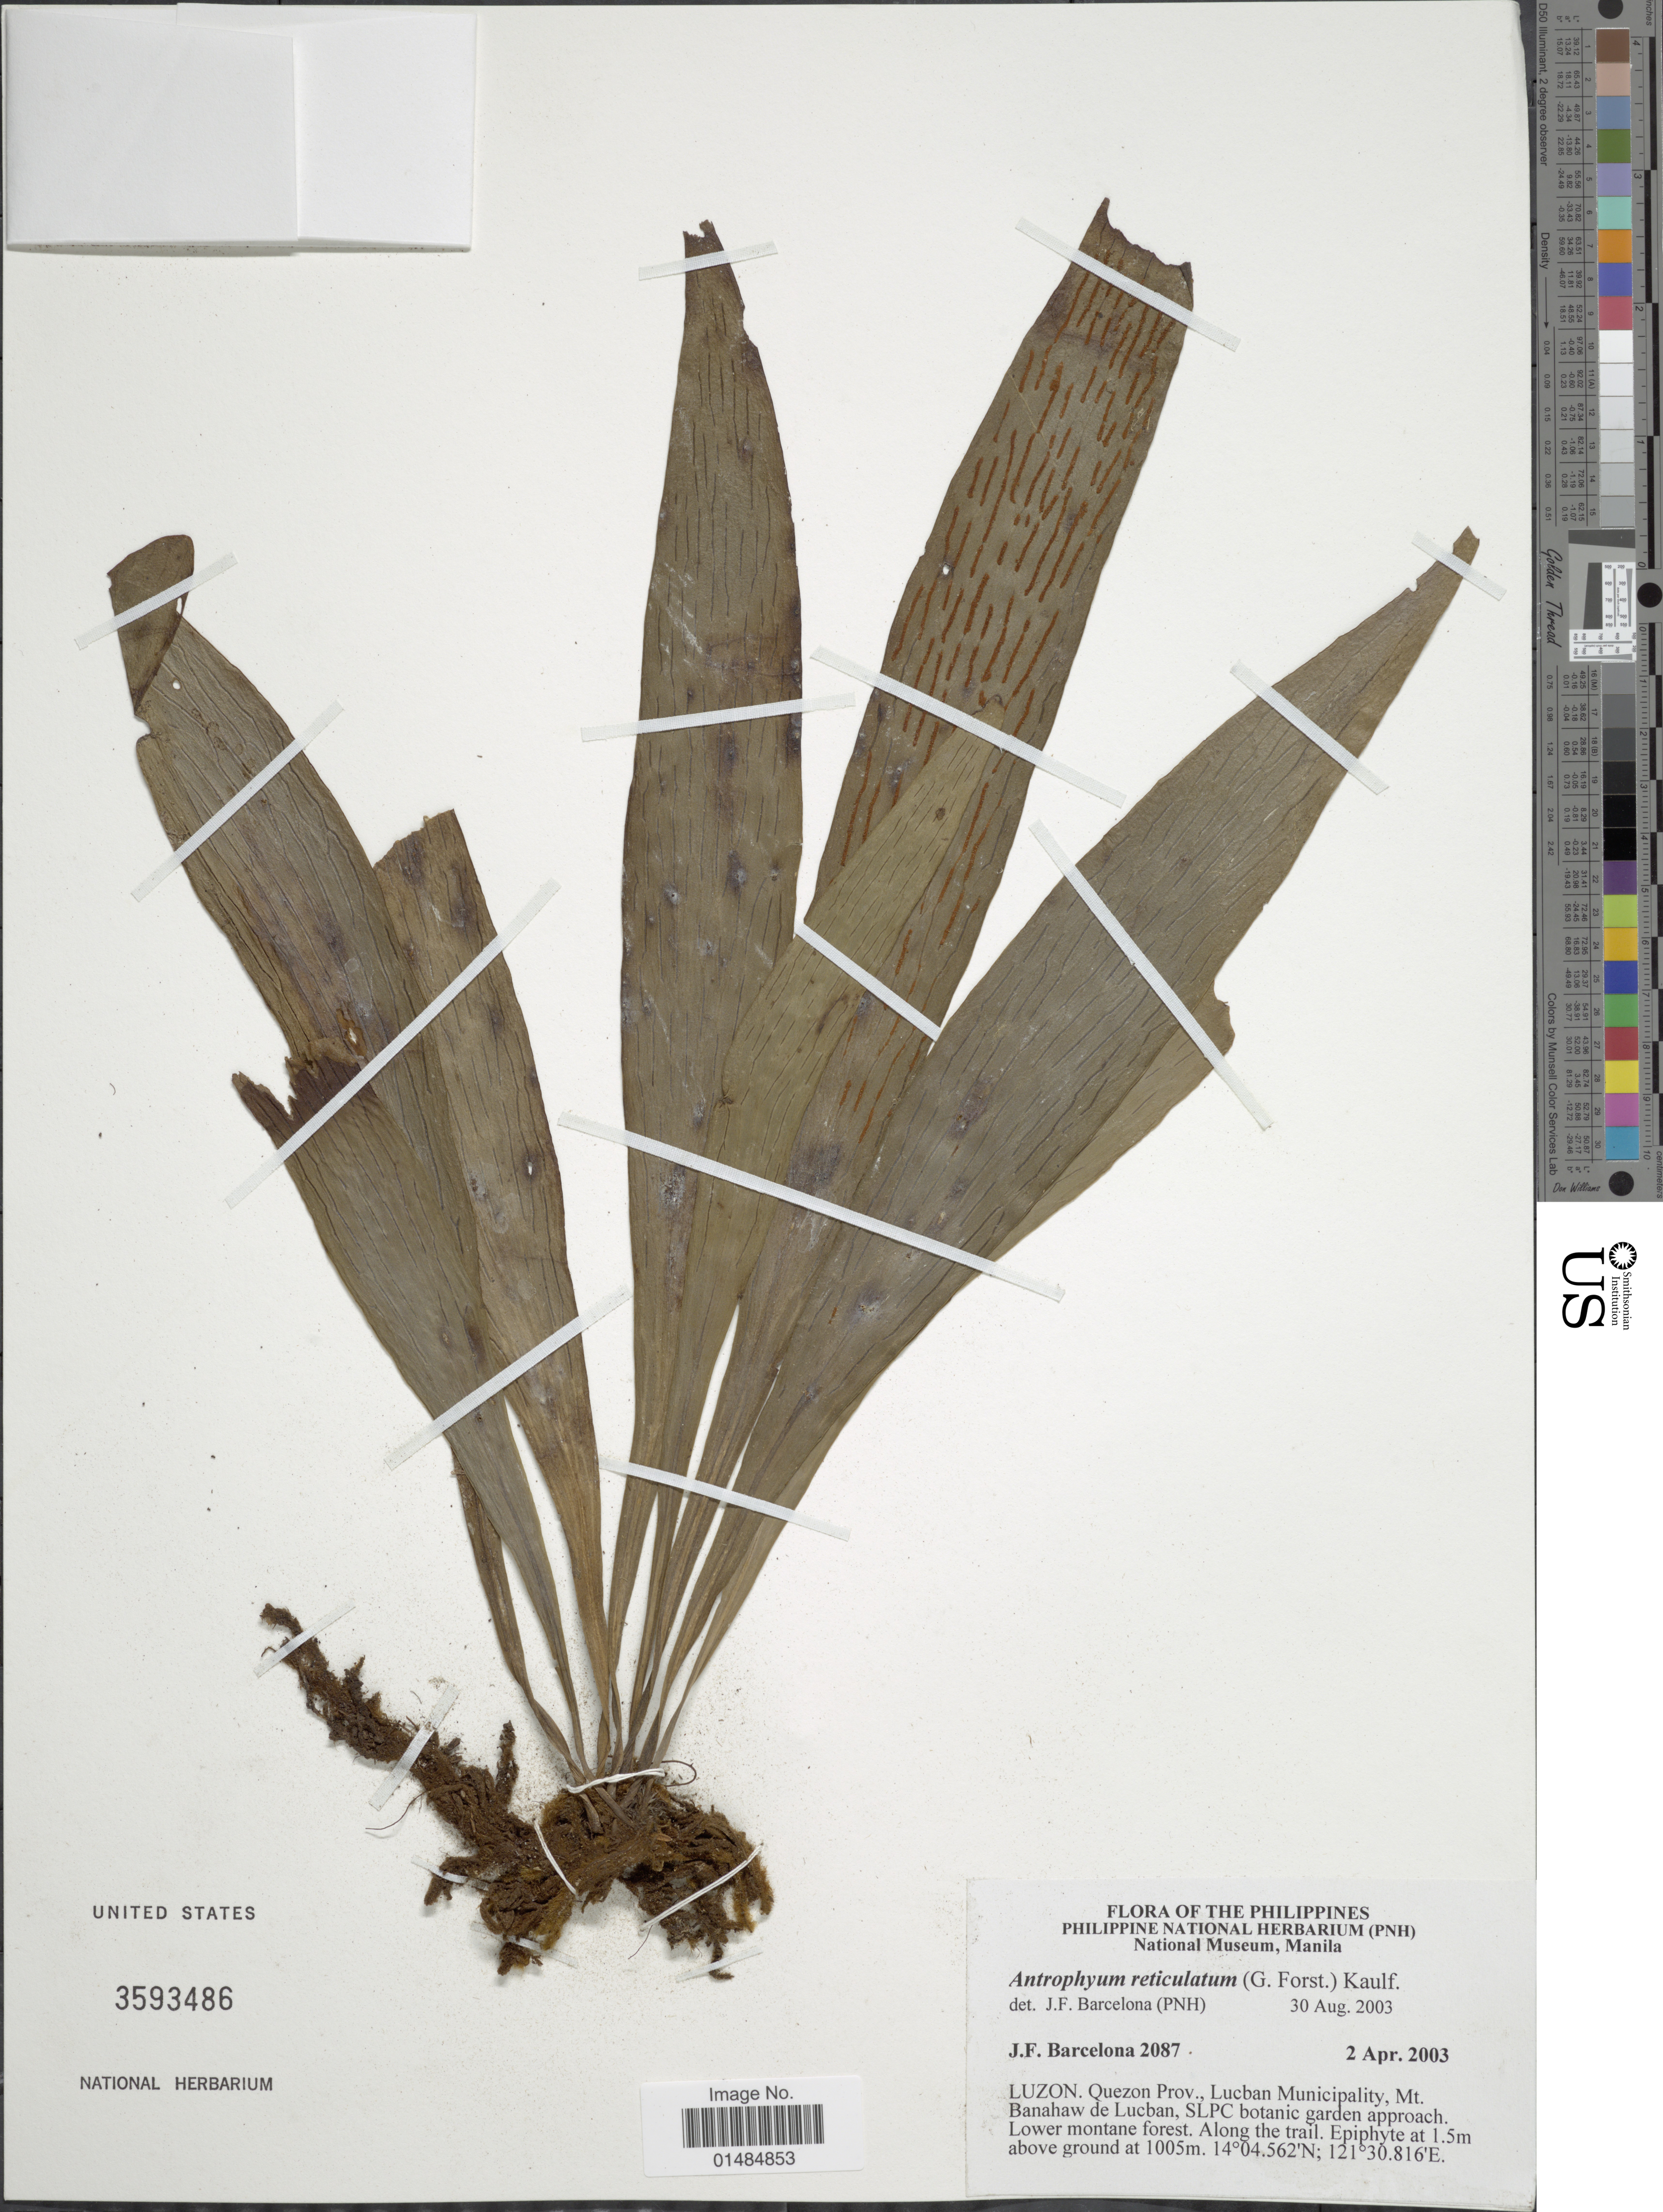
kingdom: Plantae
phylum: Tracheophyta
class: Polypodiopsida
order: Polypodiales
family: Pteridaceae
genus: Antrophyum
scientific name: Antrophyum reticulatum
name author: (G. Forst.) Kaulf.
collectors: J. F. Barcelona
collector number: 2087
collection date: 2003-04-02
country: Philippines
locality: Quezon Prov., Lucban Municipality, Mt. Banahaw de Lucban, SLPC botanic garden approach.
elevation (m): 1005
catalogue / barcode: US 3593486